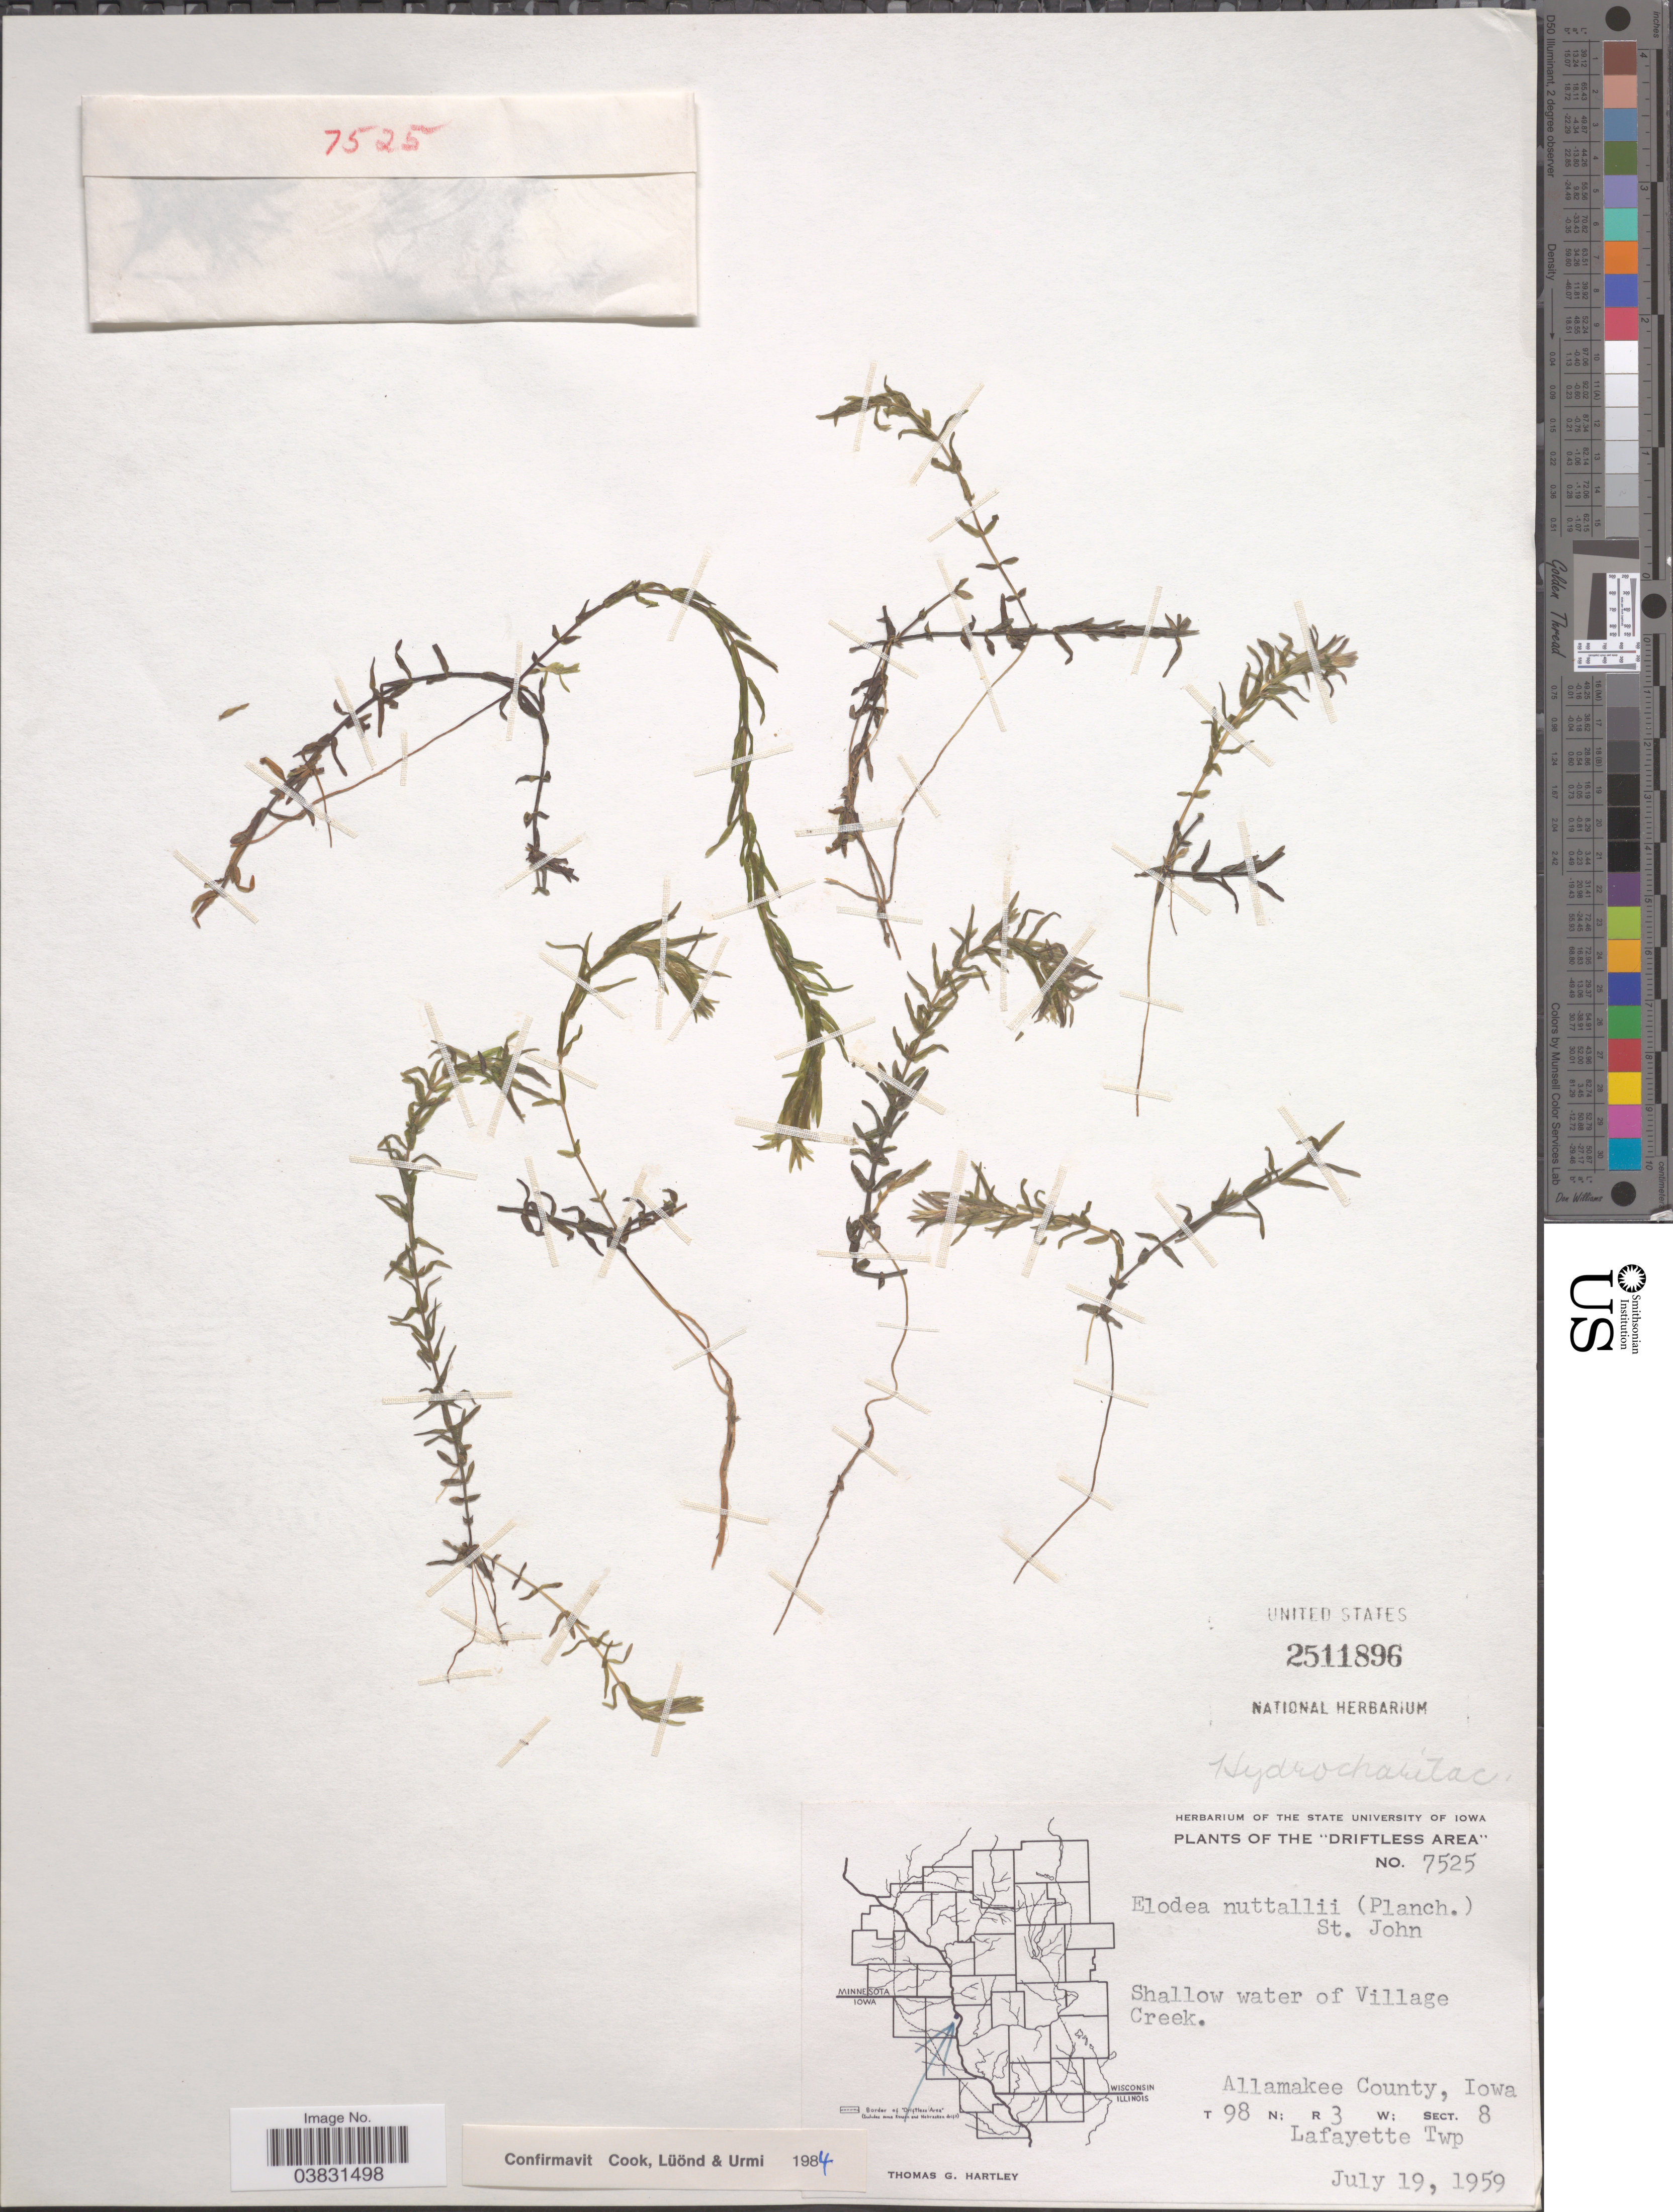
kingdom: Plantae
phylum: Tracheophyta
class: Liliopsida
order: Alismatales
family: Hydrocharitaceae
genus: Elodea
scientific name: Elodea nuttallii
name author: (Planch.) H. St. John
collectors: T. G. Hartley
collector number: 7525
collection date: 1959-07-19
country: United States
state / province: Iowa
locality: The "Driftless Area". Shallow water of Village Creek. Allamakee County. T98 N:R3W:Ect:8. Lafayette Twp.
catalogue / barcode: US 2511896